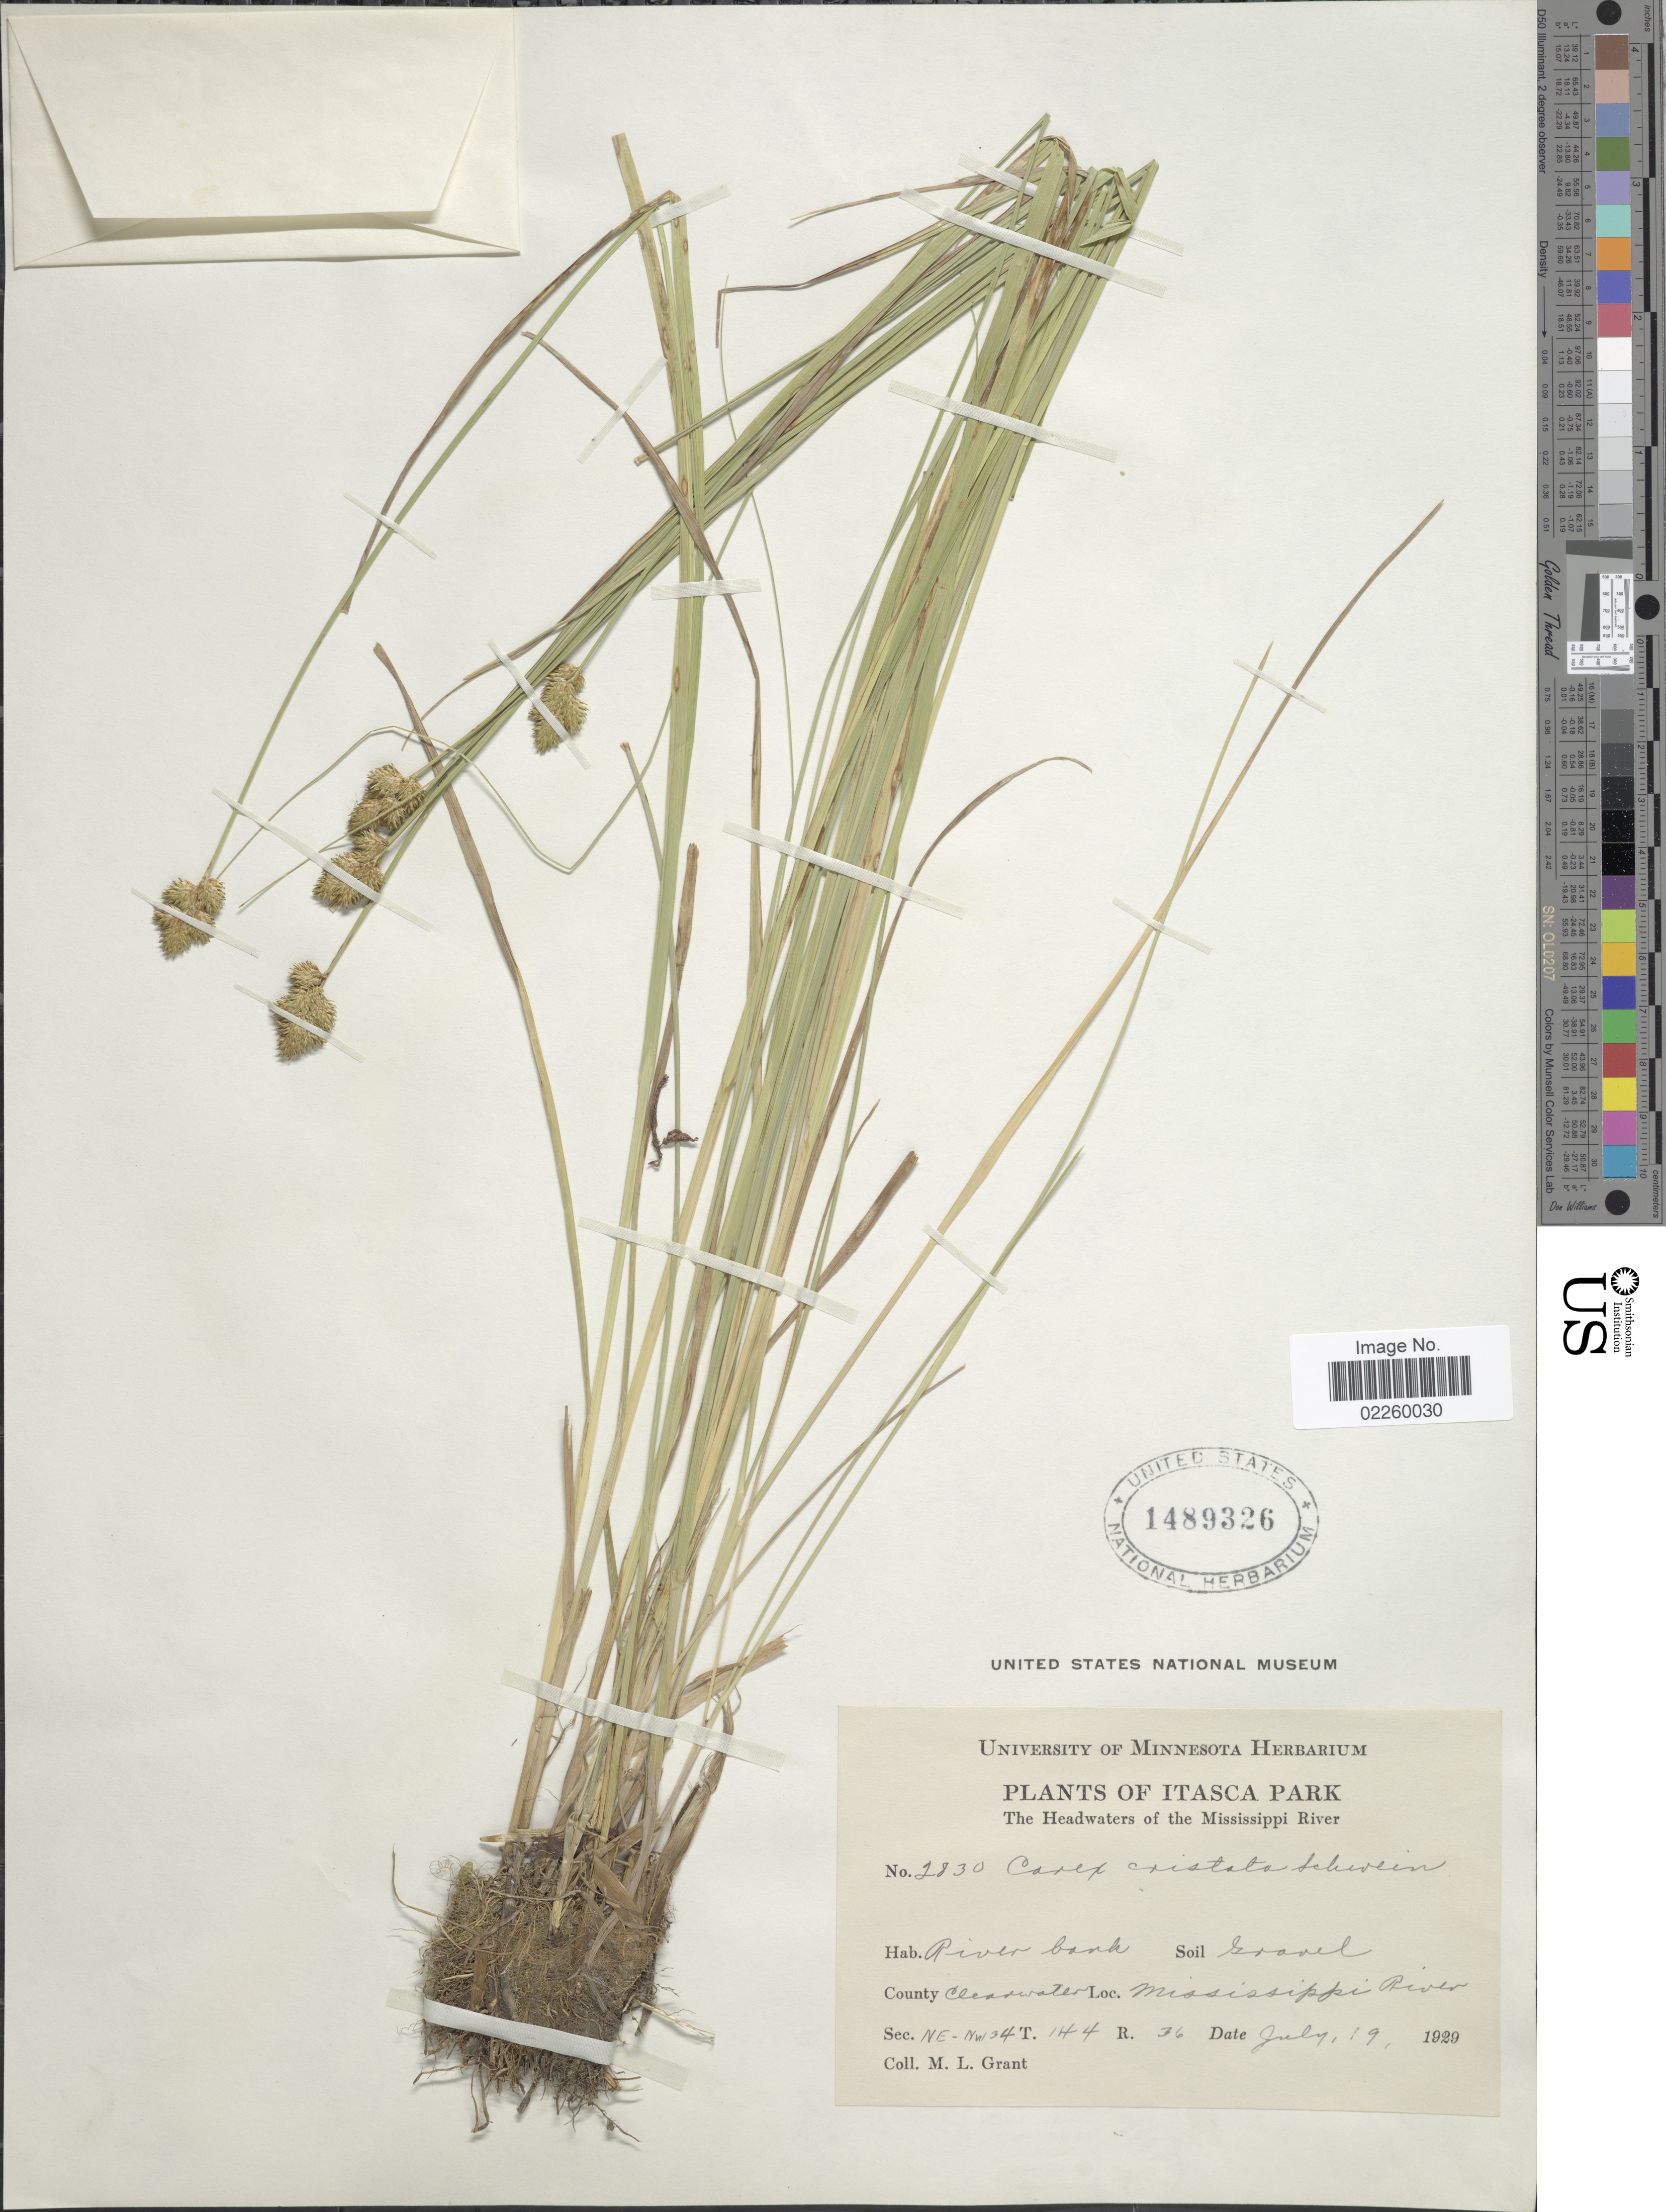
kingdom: Plantae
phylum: Tracheophyta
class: Liliopsida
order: Poales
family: Cyperaceae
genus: Carex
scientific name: Carex cristatella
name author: Britton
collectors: M. L. Grant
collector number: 2830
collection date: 1929-07-19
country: United States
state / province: Minnesota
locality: Itasca Park. The Headwaters of the Mississippi River. County Clearwater. Mississippi River. Sec. NE-NW 34 T. 144 R. 36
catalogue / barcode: US 1489326